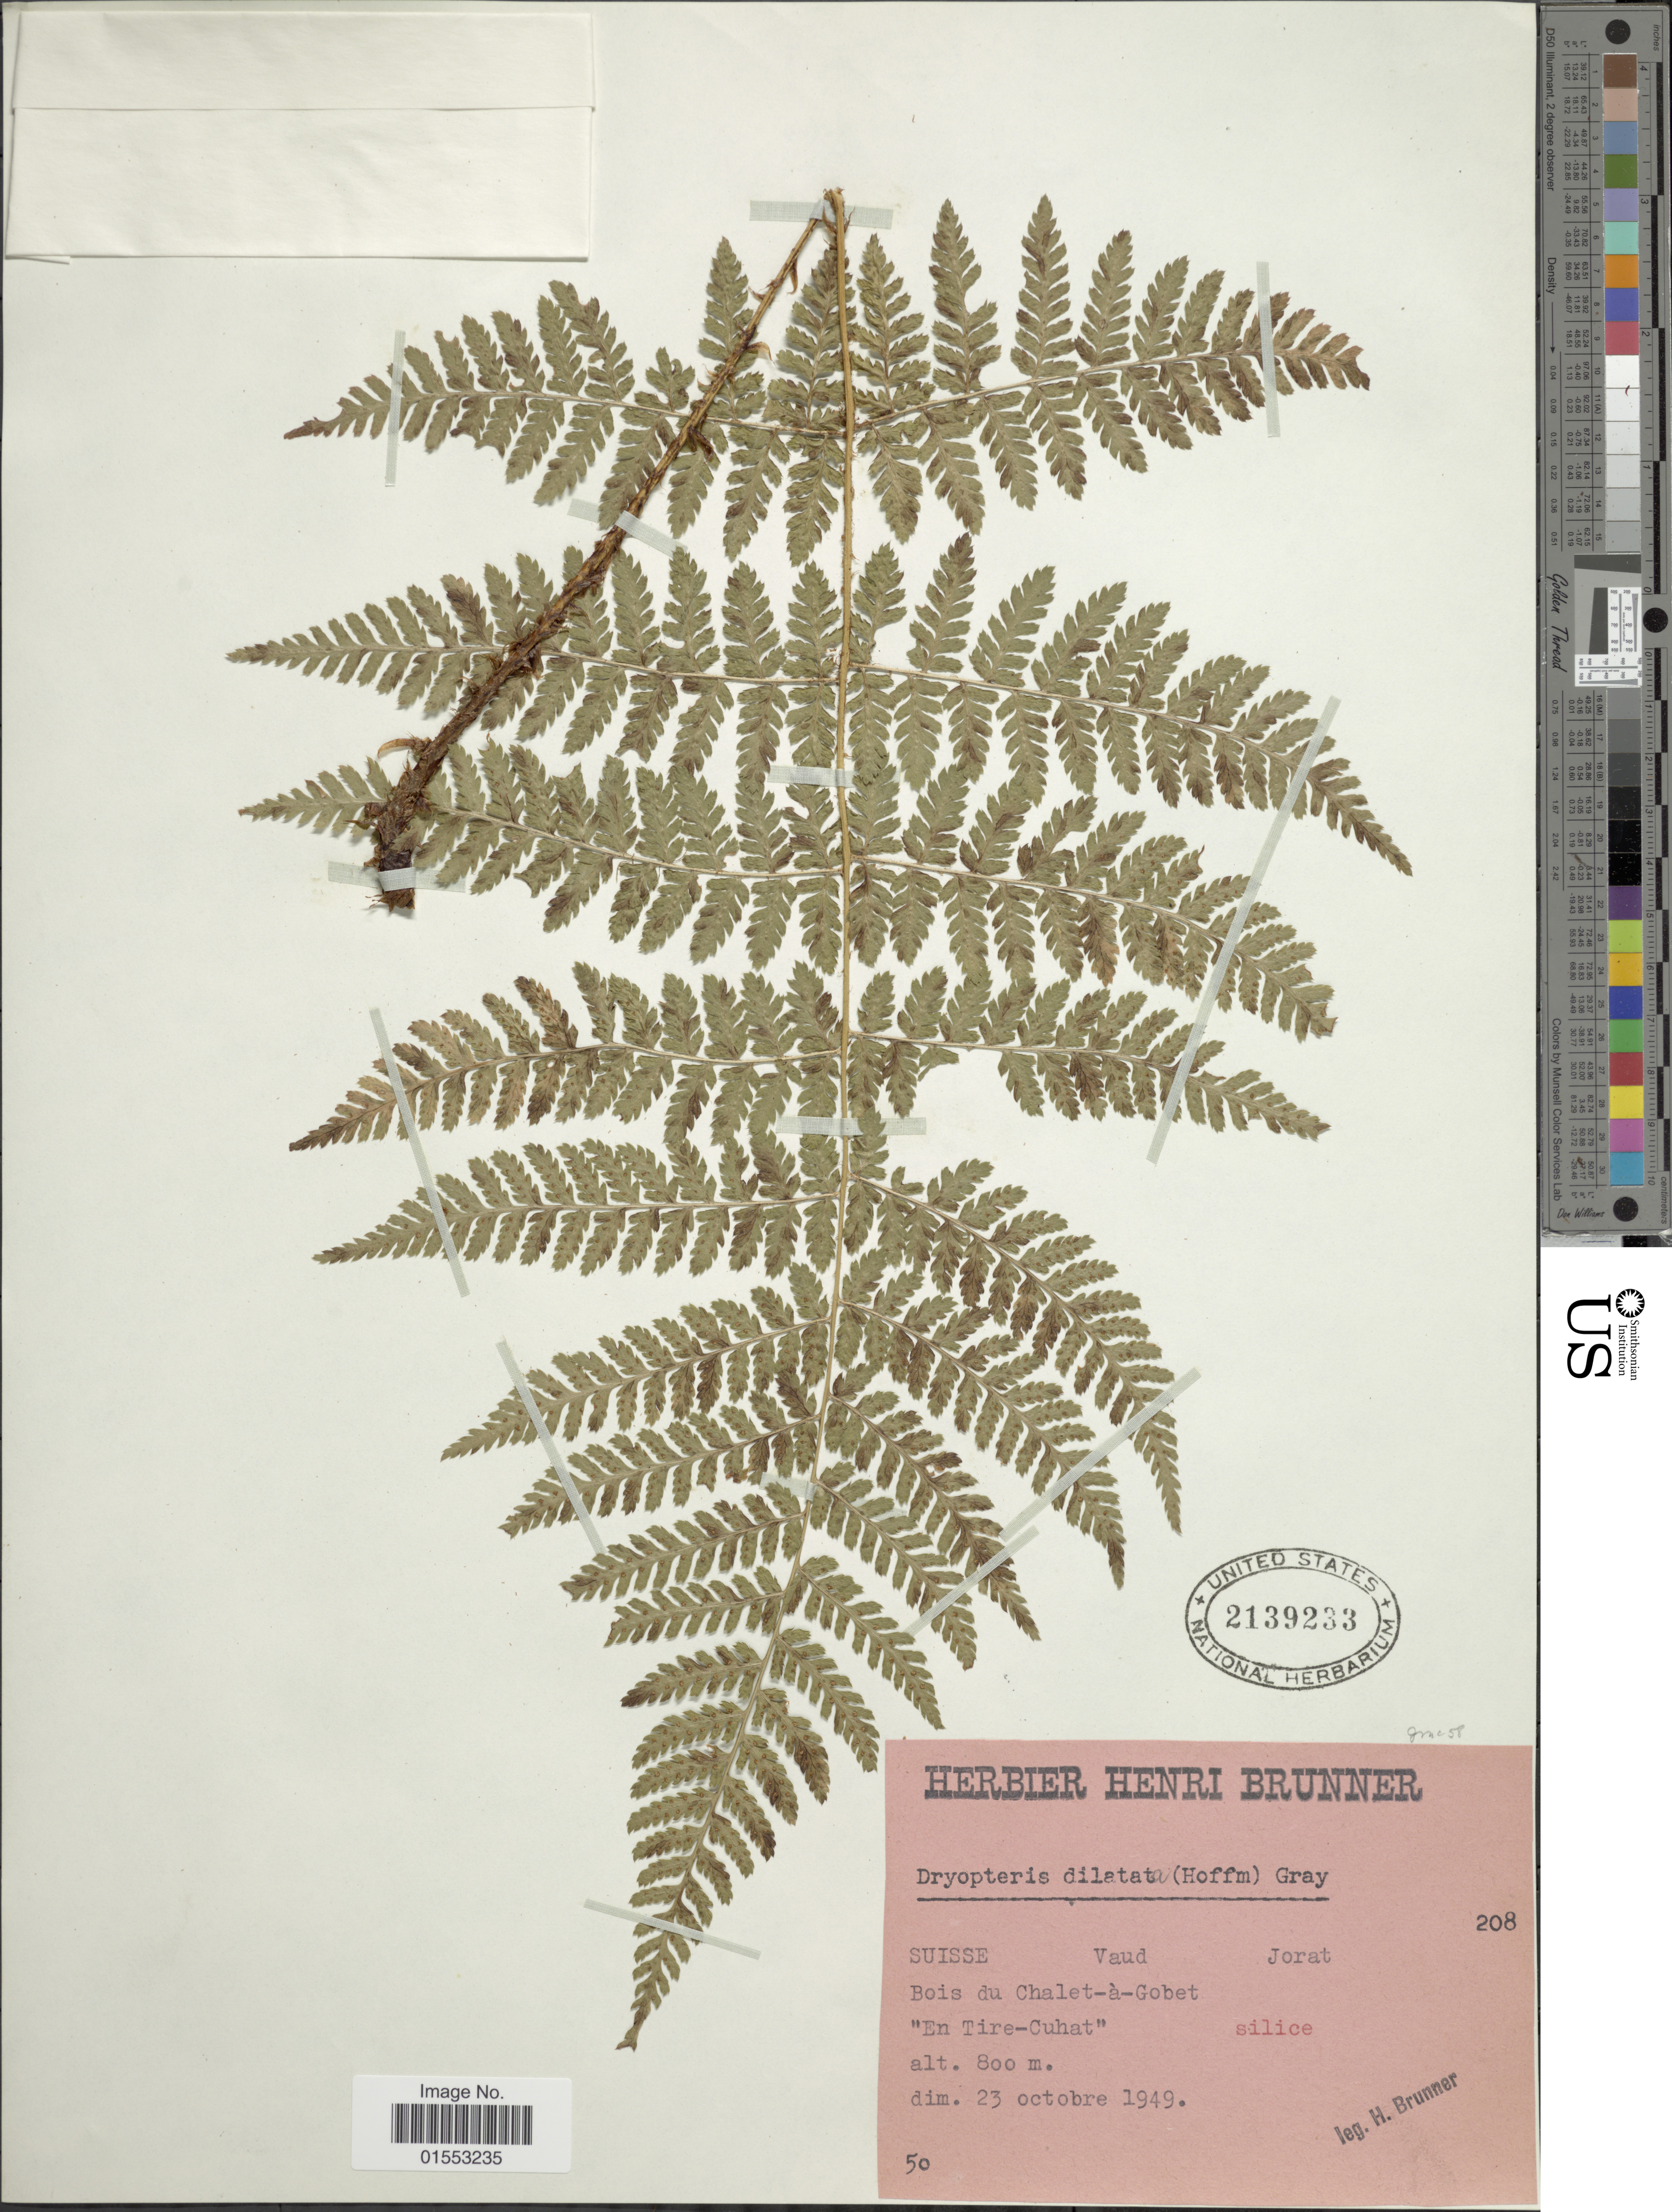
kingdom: Plantae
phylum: Tracheophyta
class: Polypodiopsida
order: Polypodiales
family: Dryopteridaceae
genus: Dryopteris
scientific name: Dryopteris dilatata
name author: (Hoffm.) A. Gray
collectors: H. Brunner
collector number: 208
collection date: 1949-10-23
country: Switzerland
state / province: Vaud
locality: Suisse, Vaud. Jorat. Bois du Chalet-a-Gobet. En Tite-Cuhat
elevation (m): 800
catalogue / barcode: US 2139233